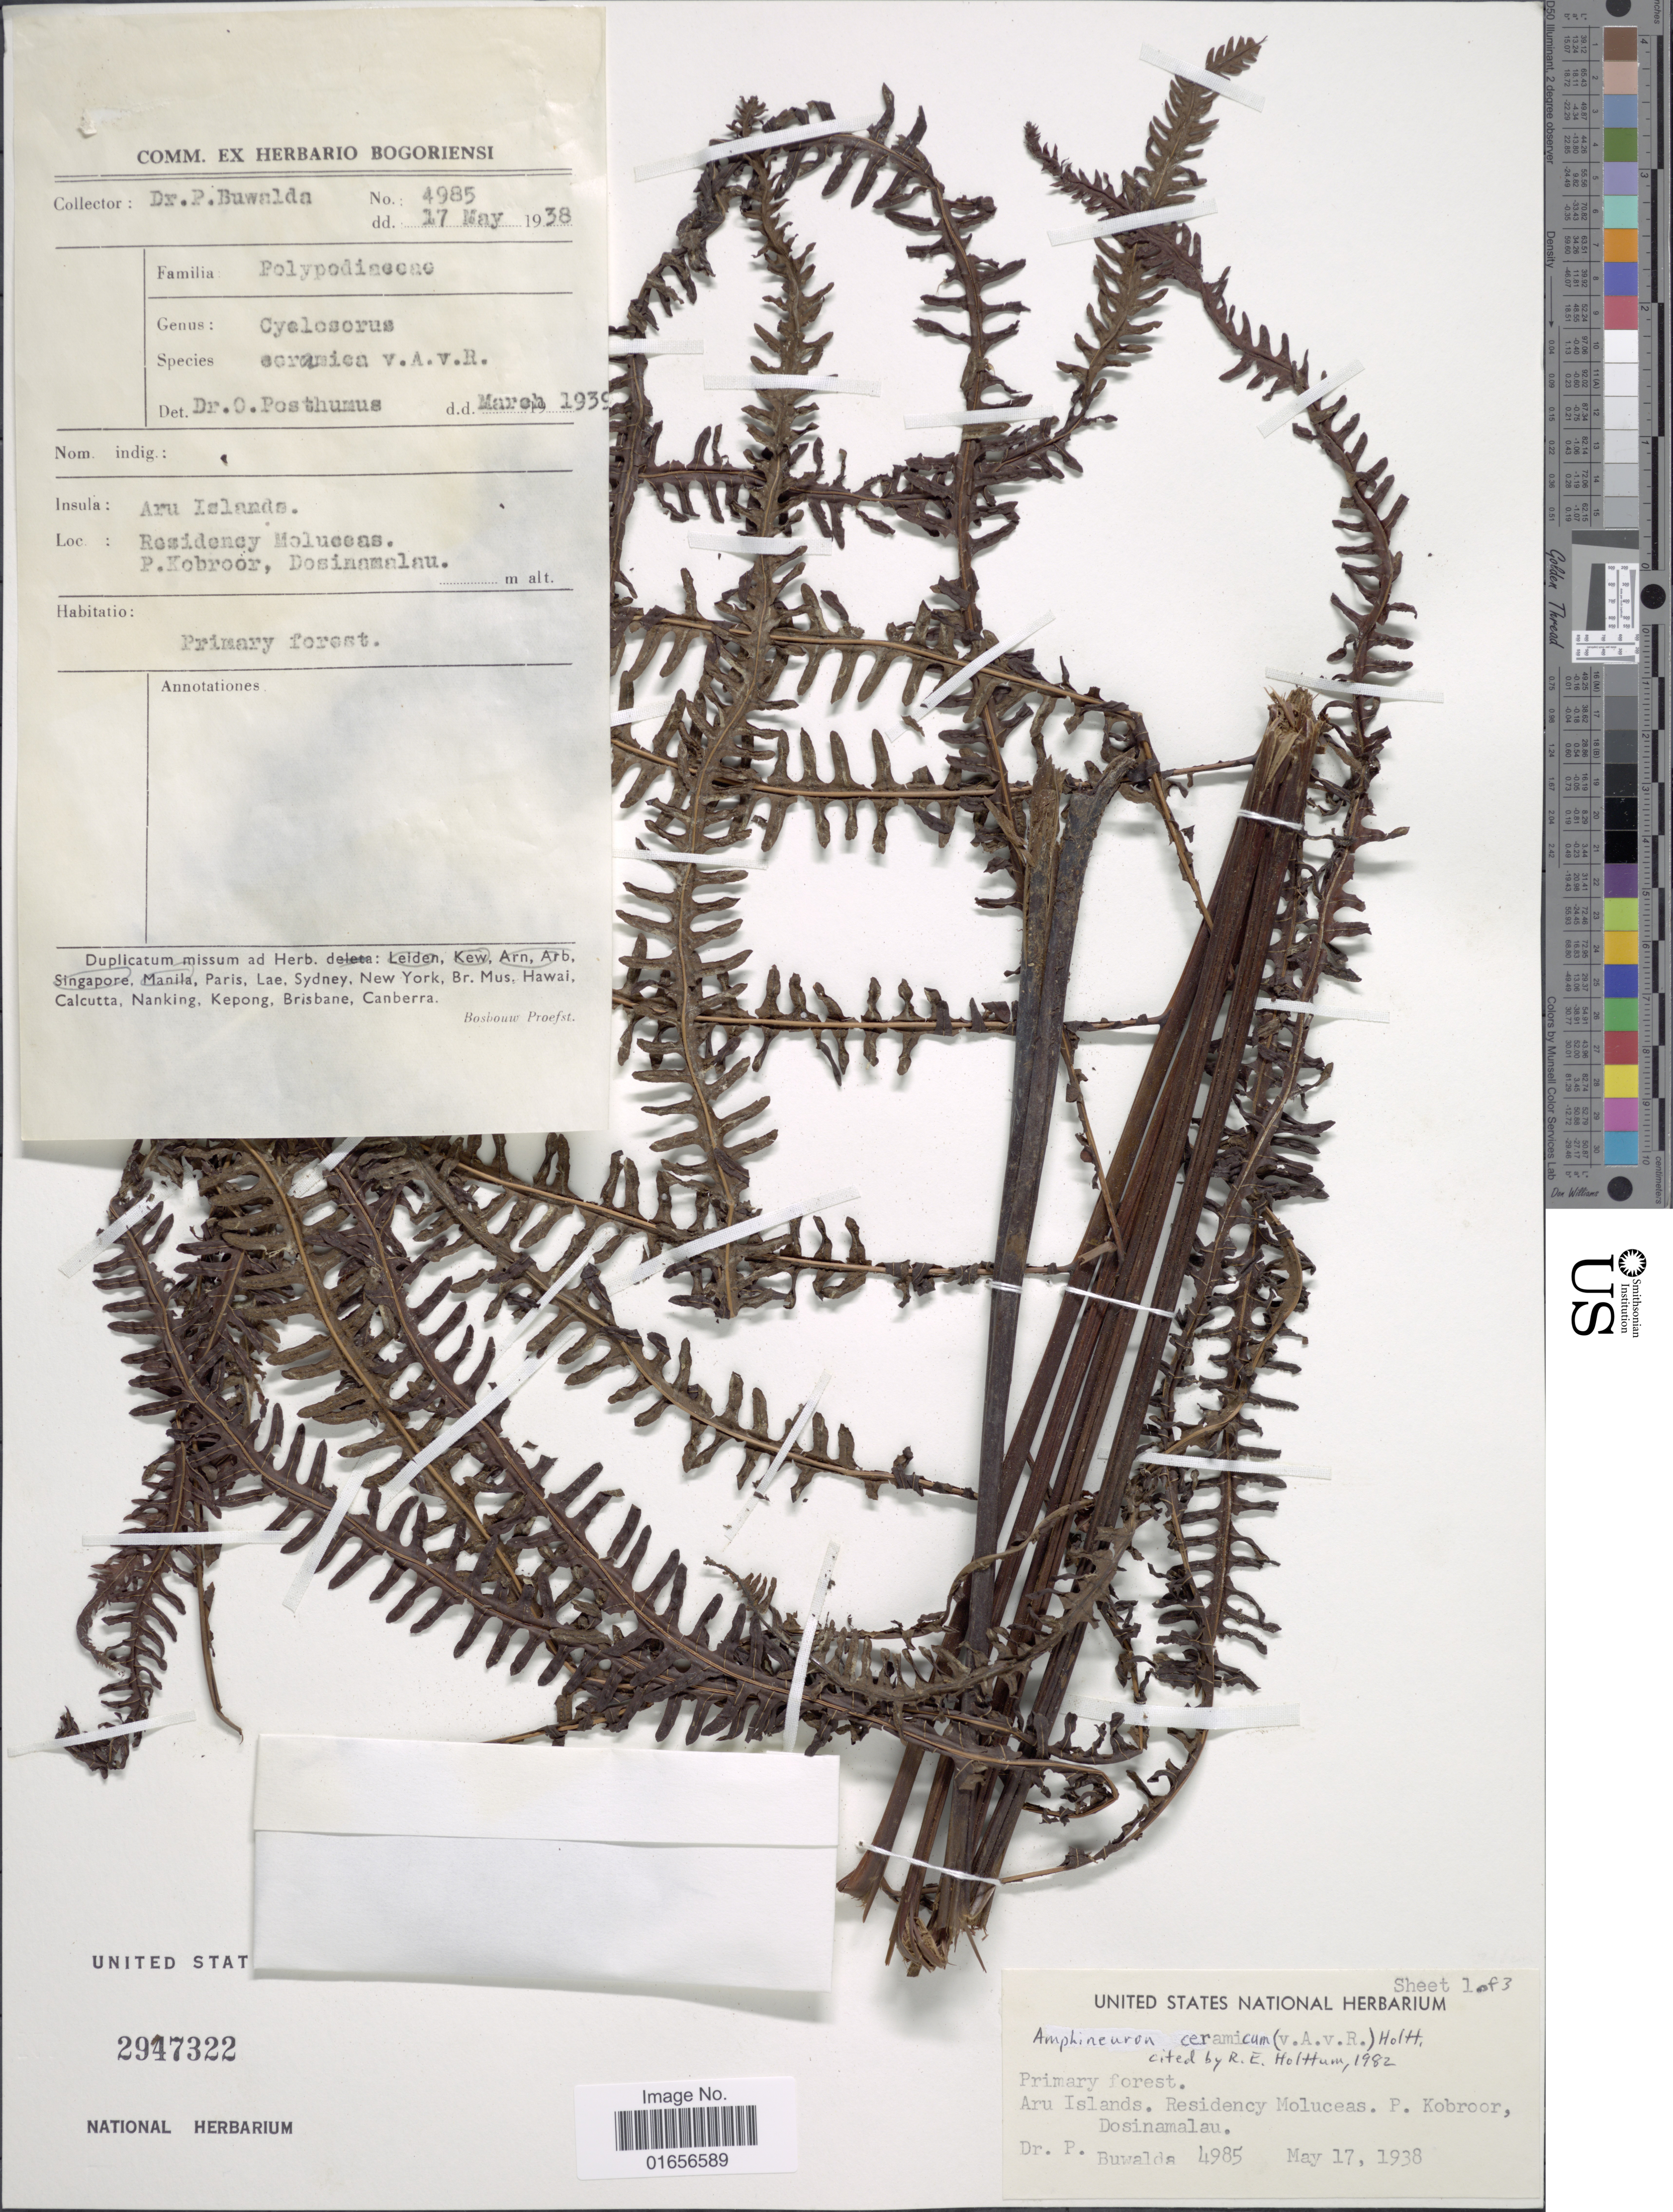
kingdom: Plantae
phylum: Tracheophyta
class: Polypodiopsida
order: Polypodiales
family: Thelypteridaceae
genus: Amphineuron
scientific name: Amphineuron ceramicum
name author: (Alderw.) Holttum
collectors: P. Buwalda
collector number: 4985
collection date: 1938-05-17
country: Indonesia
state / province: Maluku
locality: Aru Islands, residency Maluceas. P, Kobroor, Dosinamalau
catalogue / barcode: US 2947322